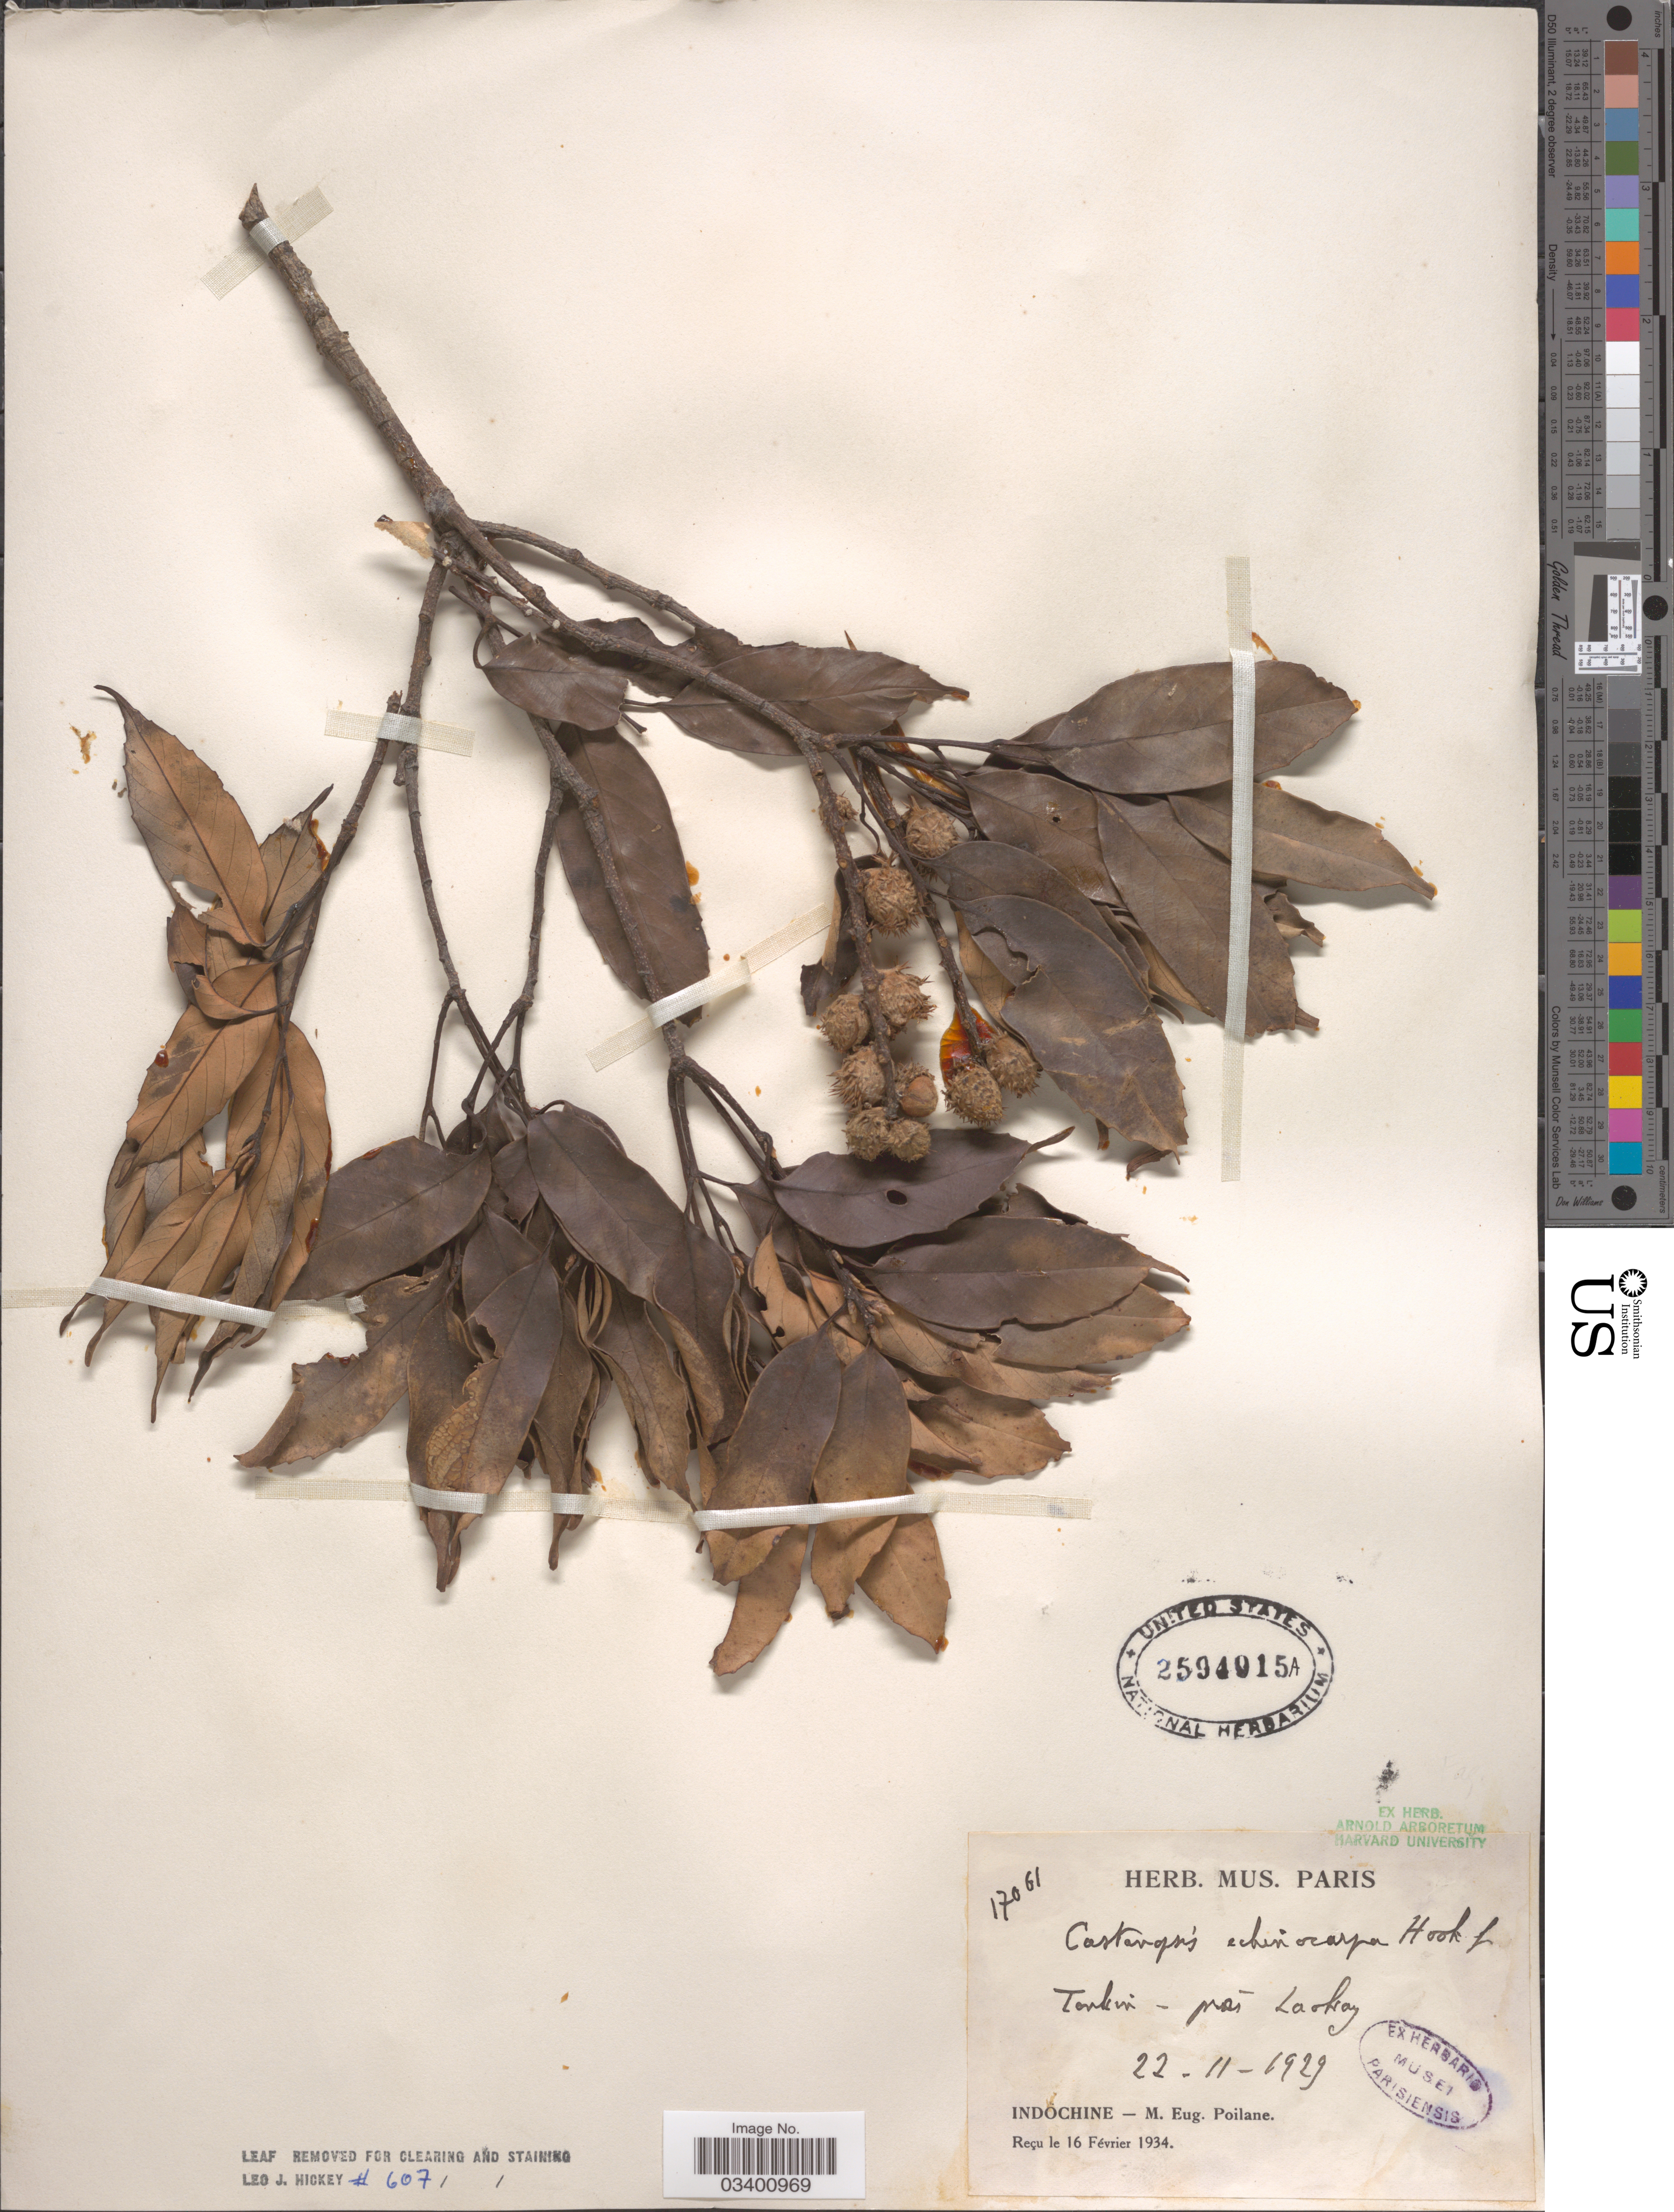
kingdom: Plantae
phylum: Tracheophyta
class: Magnoliopsida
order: Fagales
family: Fagaceae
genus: Castanopsis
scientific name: Castanopsis echinocarpa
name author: Miq.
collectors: M. Poilane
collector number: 17061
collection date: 1929-11-22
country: Vietnam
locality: Tonkin - pres Lao [illegible text].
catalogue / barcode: US 2594015A